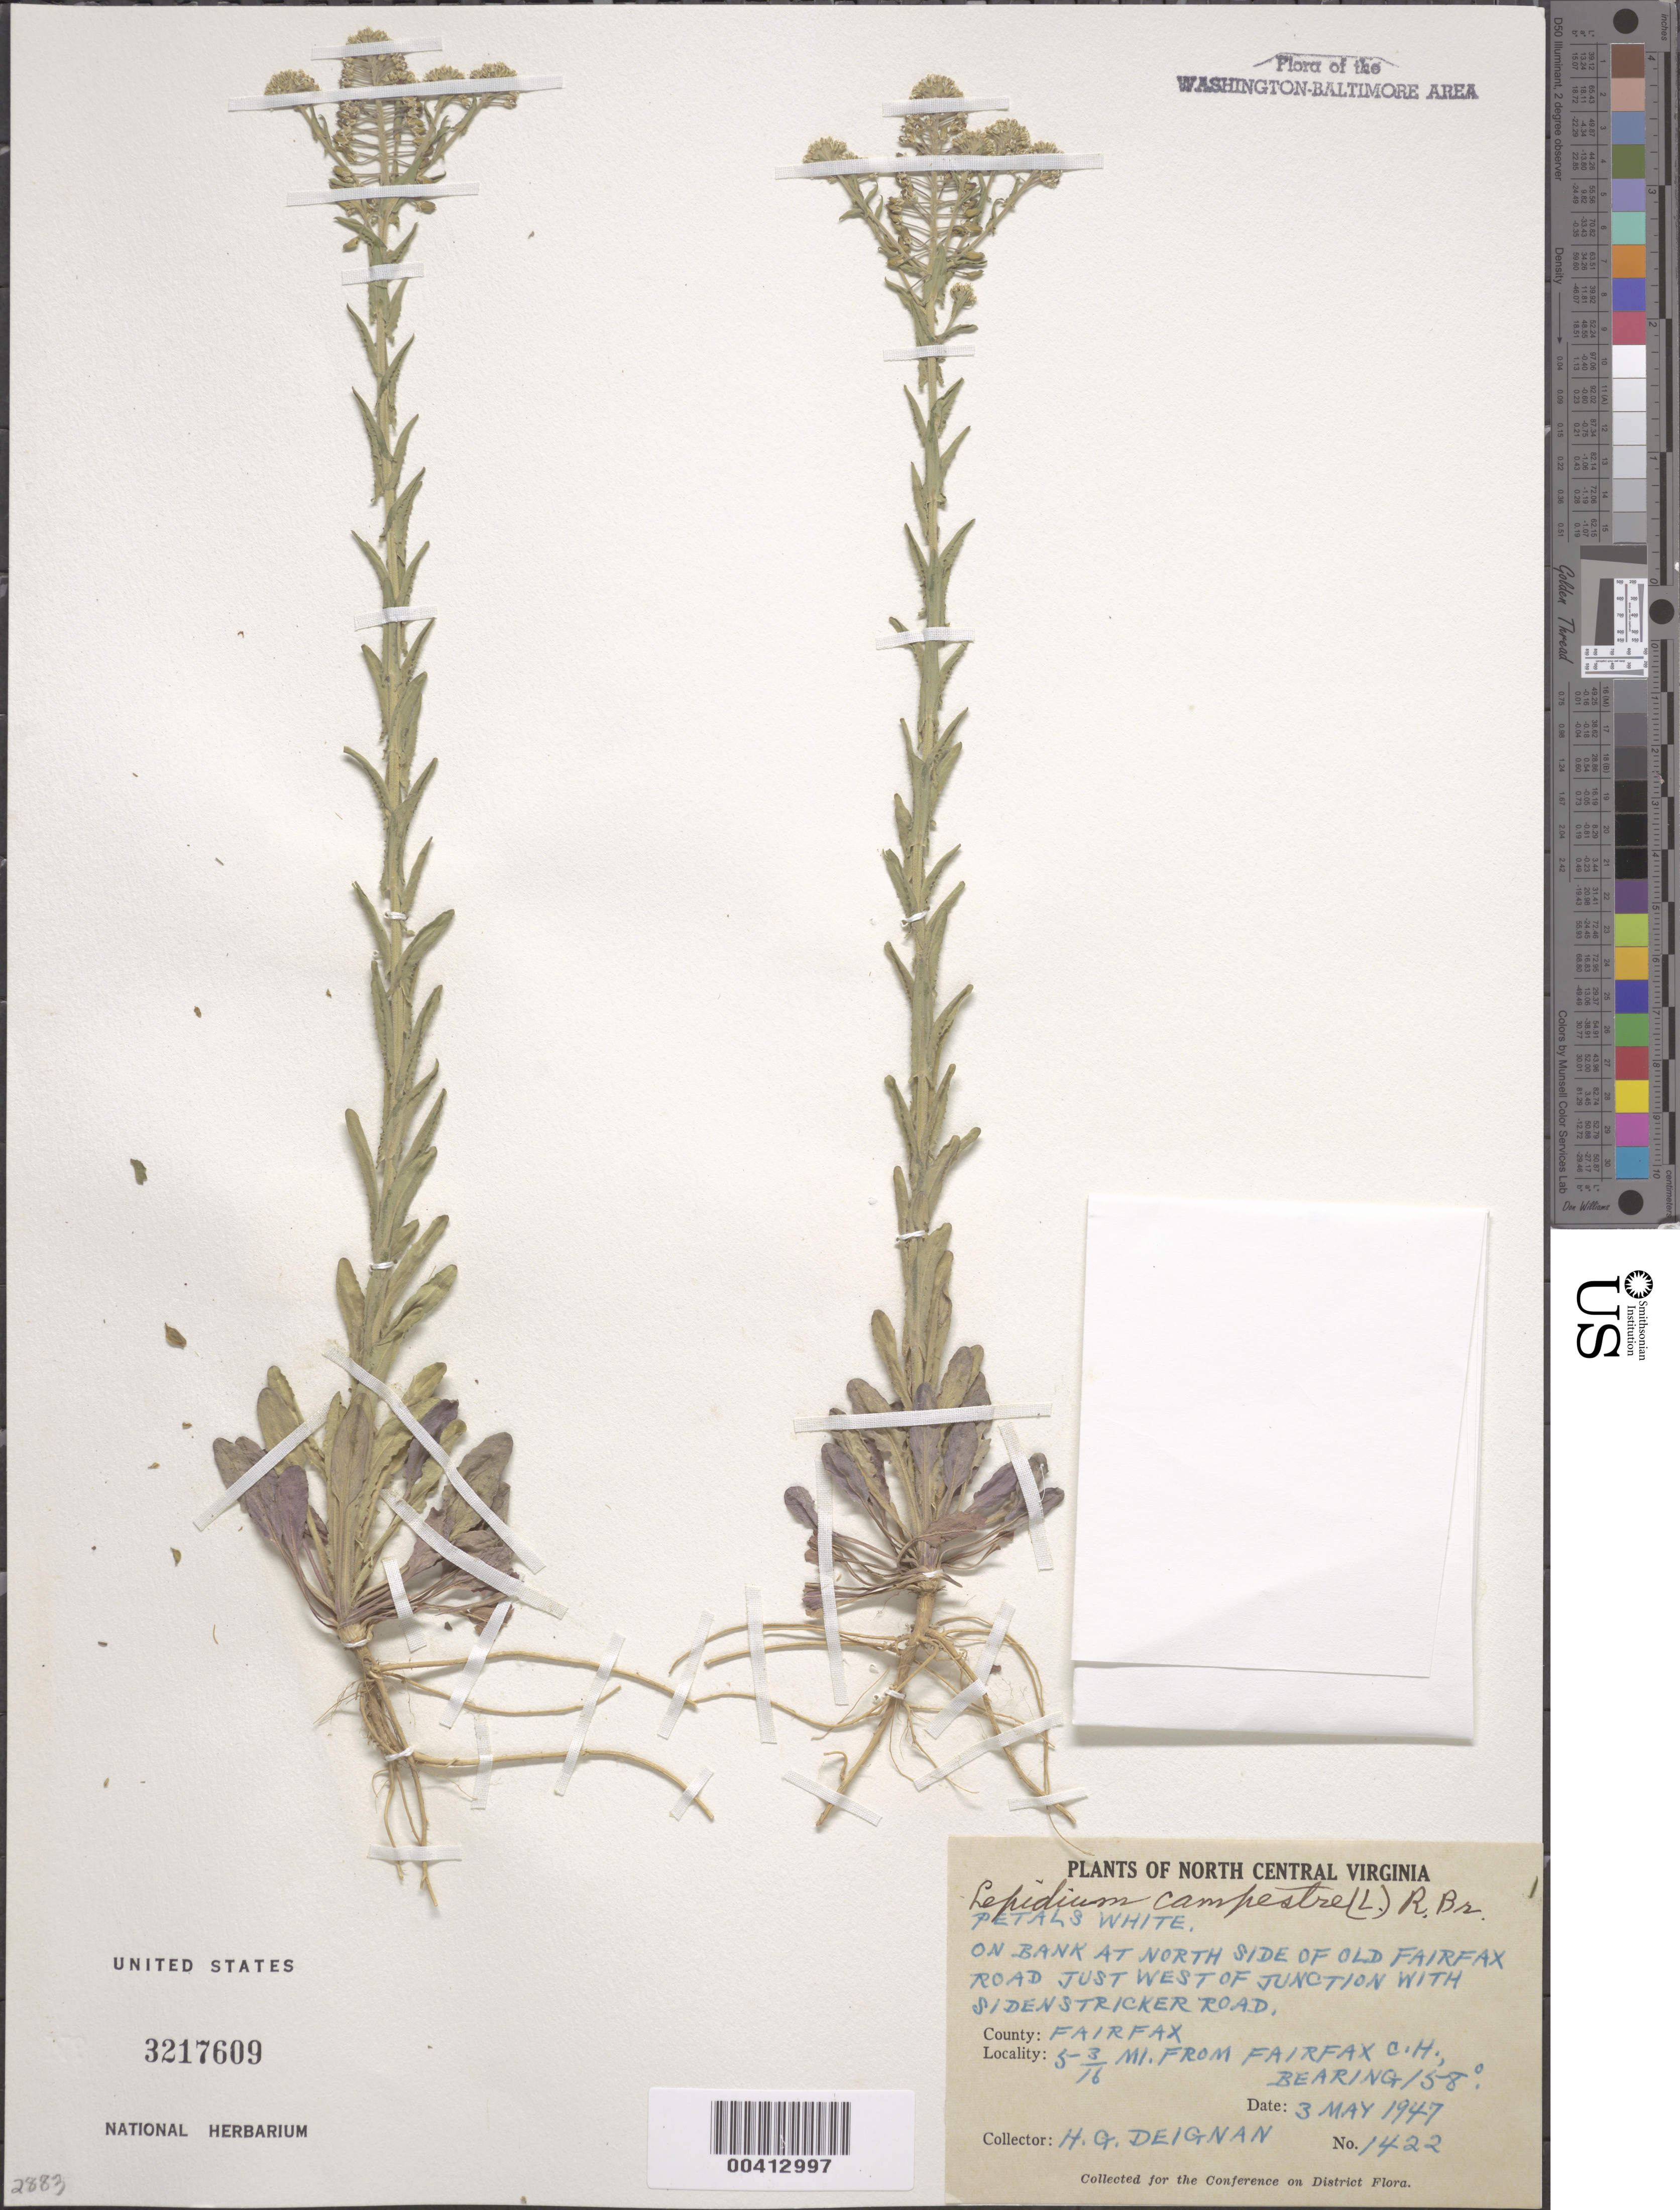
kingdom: Plantae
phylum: Tracheophyta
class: Magnoliopsida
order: Brassicales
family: Brassicaceae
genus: Lepidium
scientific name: Lepidium campestre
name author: (L.) W.T. Aiton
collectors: H. Deignan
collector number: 1422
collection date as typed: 03 May 1947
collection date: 1947-05-03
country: United States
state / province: Virginia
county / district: Fairfax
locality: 5 3/16 mi. from Fairfax County Courthouse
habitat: On bank of road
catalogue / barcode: US 3217609